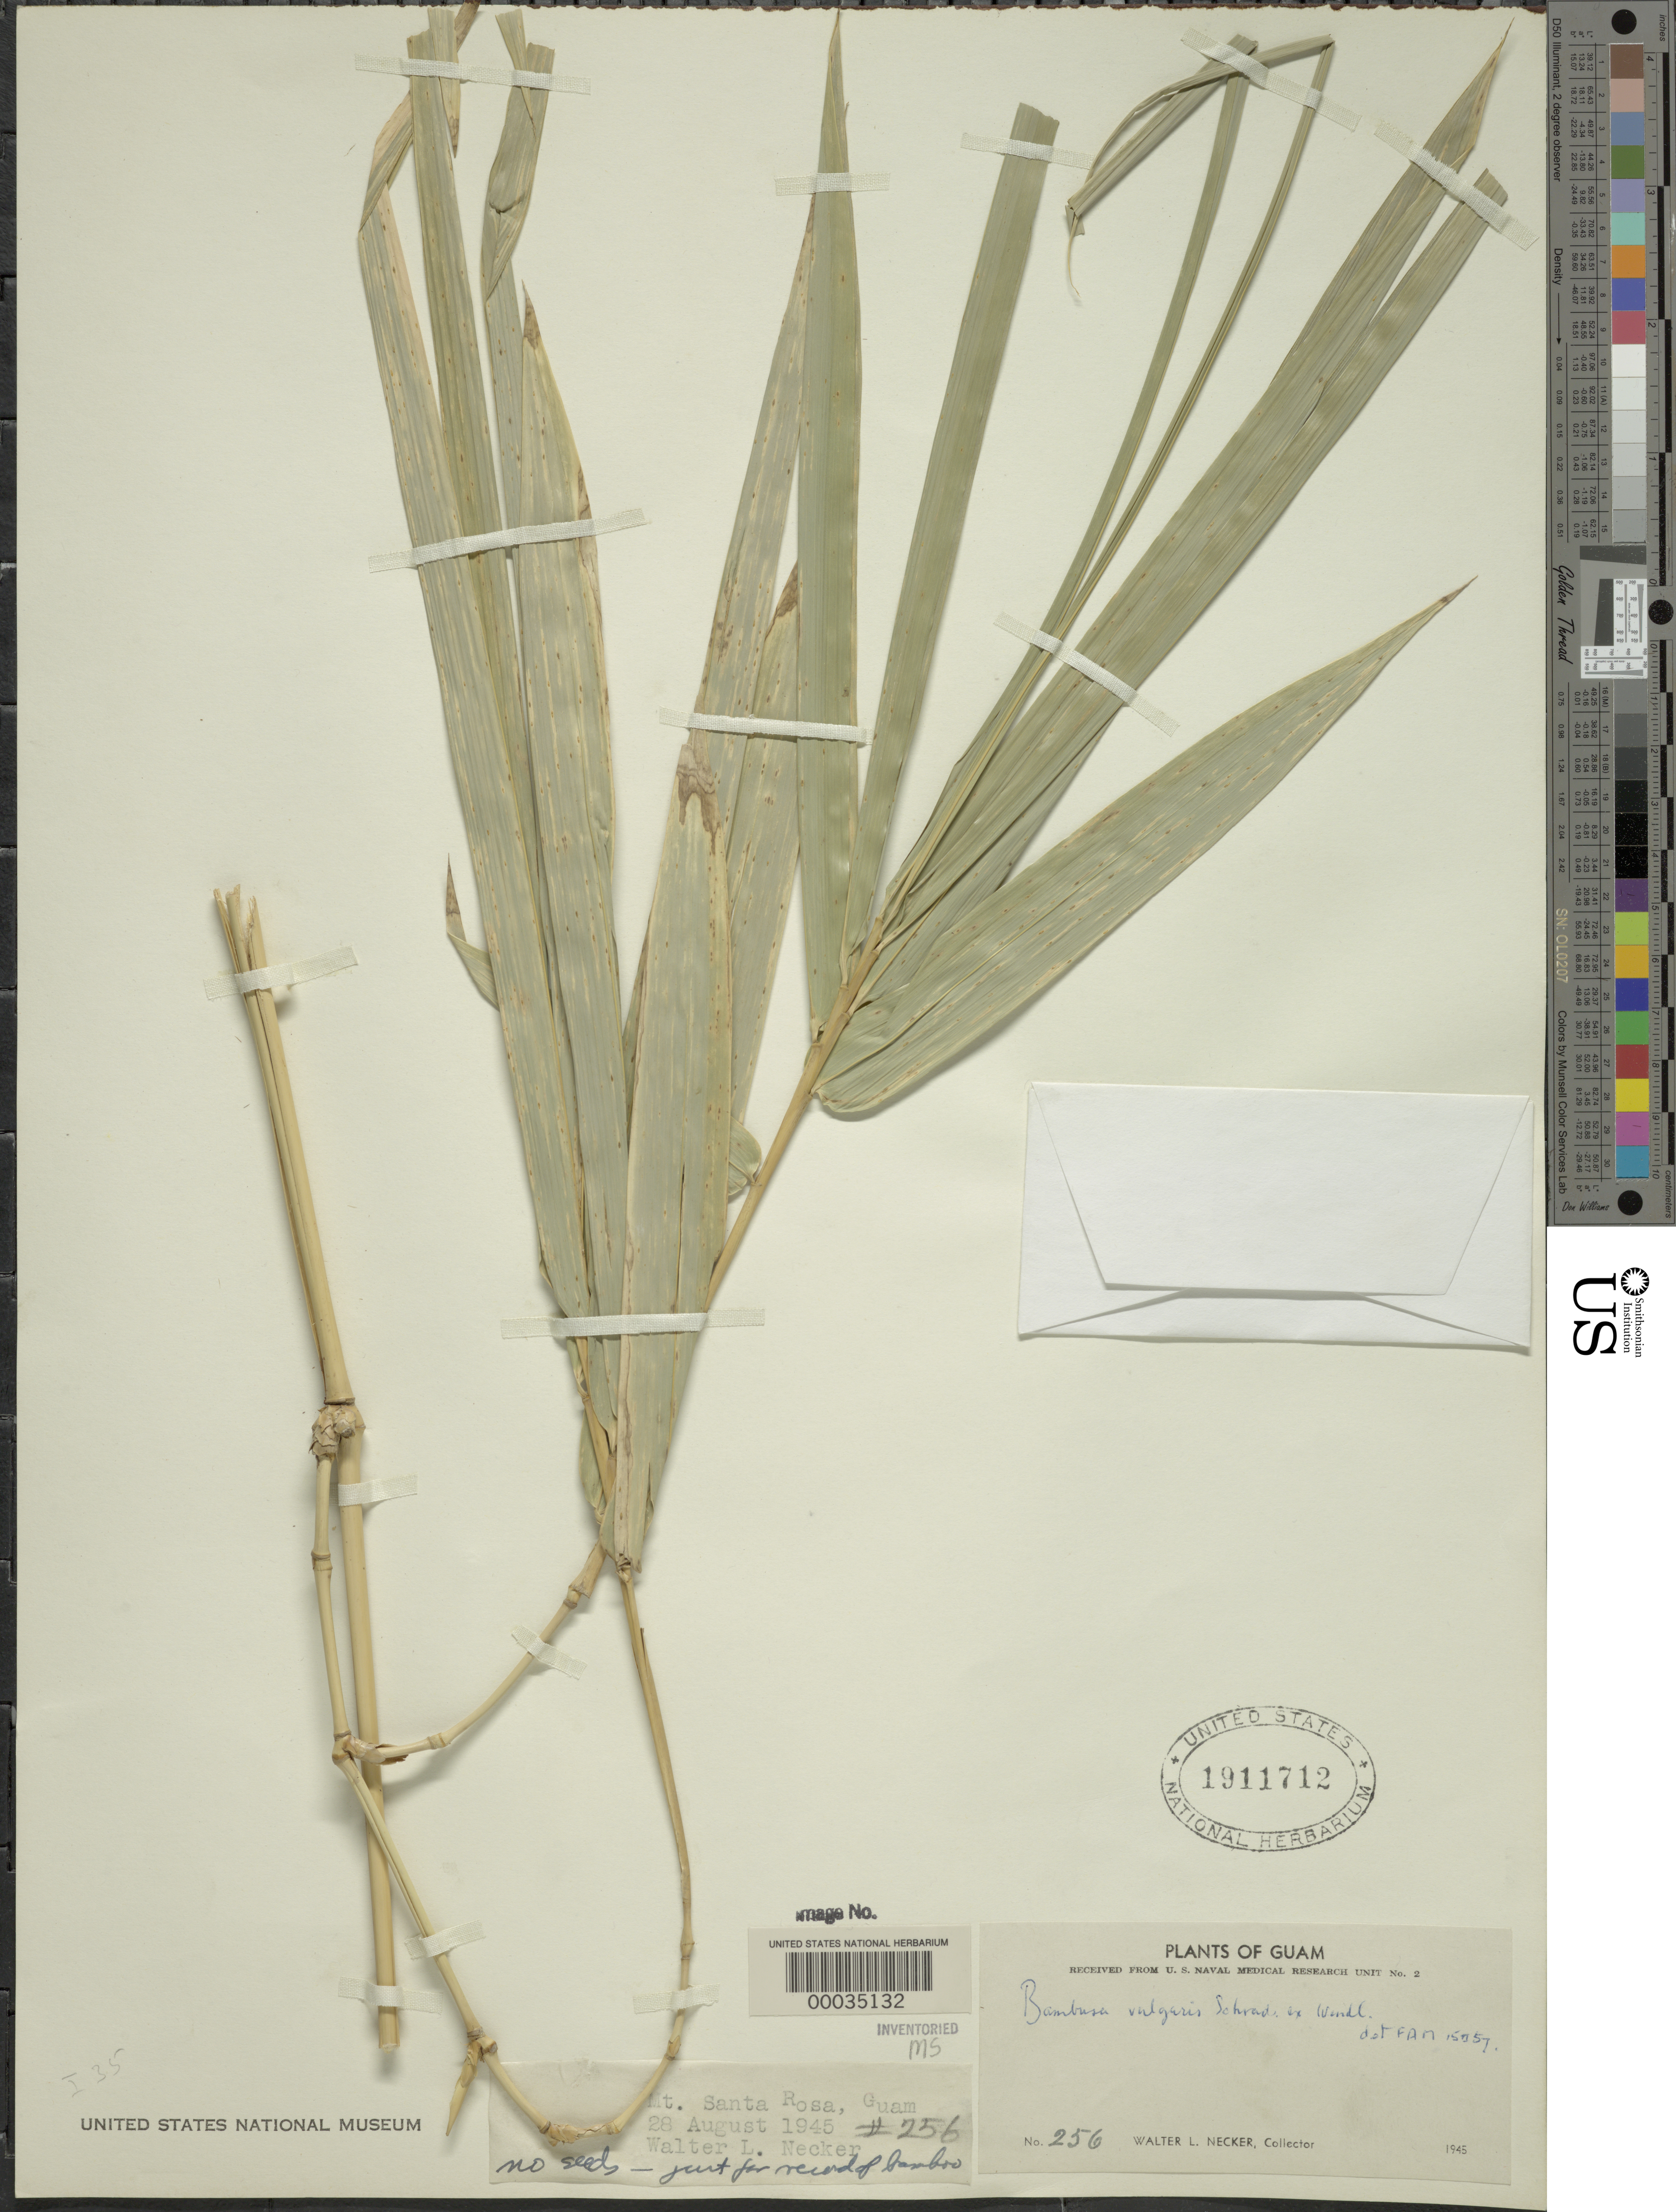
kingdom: Plantae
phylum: Tracheophyta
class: Liliopsida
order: Poales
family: Poaceae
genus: Bambusa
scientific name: Bambusa vulgaris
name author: Schrad. ex J.C. Wendl.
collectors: W. L. Necker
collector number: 256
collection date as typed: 28 Aug 1945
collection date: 1945-08-28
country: Guam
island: Guam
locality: Mt. santa rosa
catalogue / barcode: US 1911712